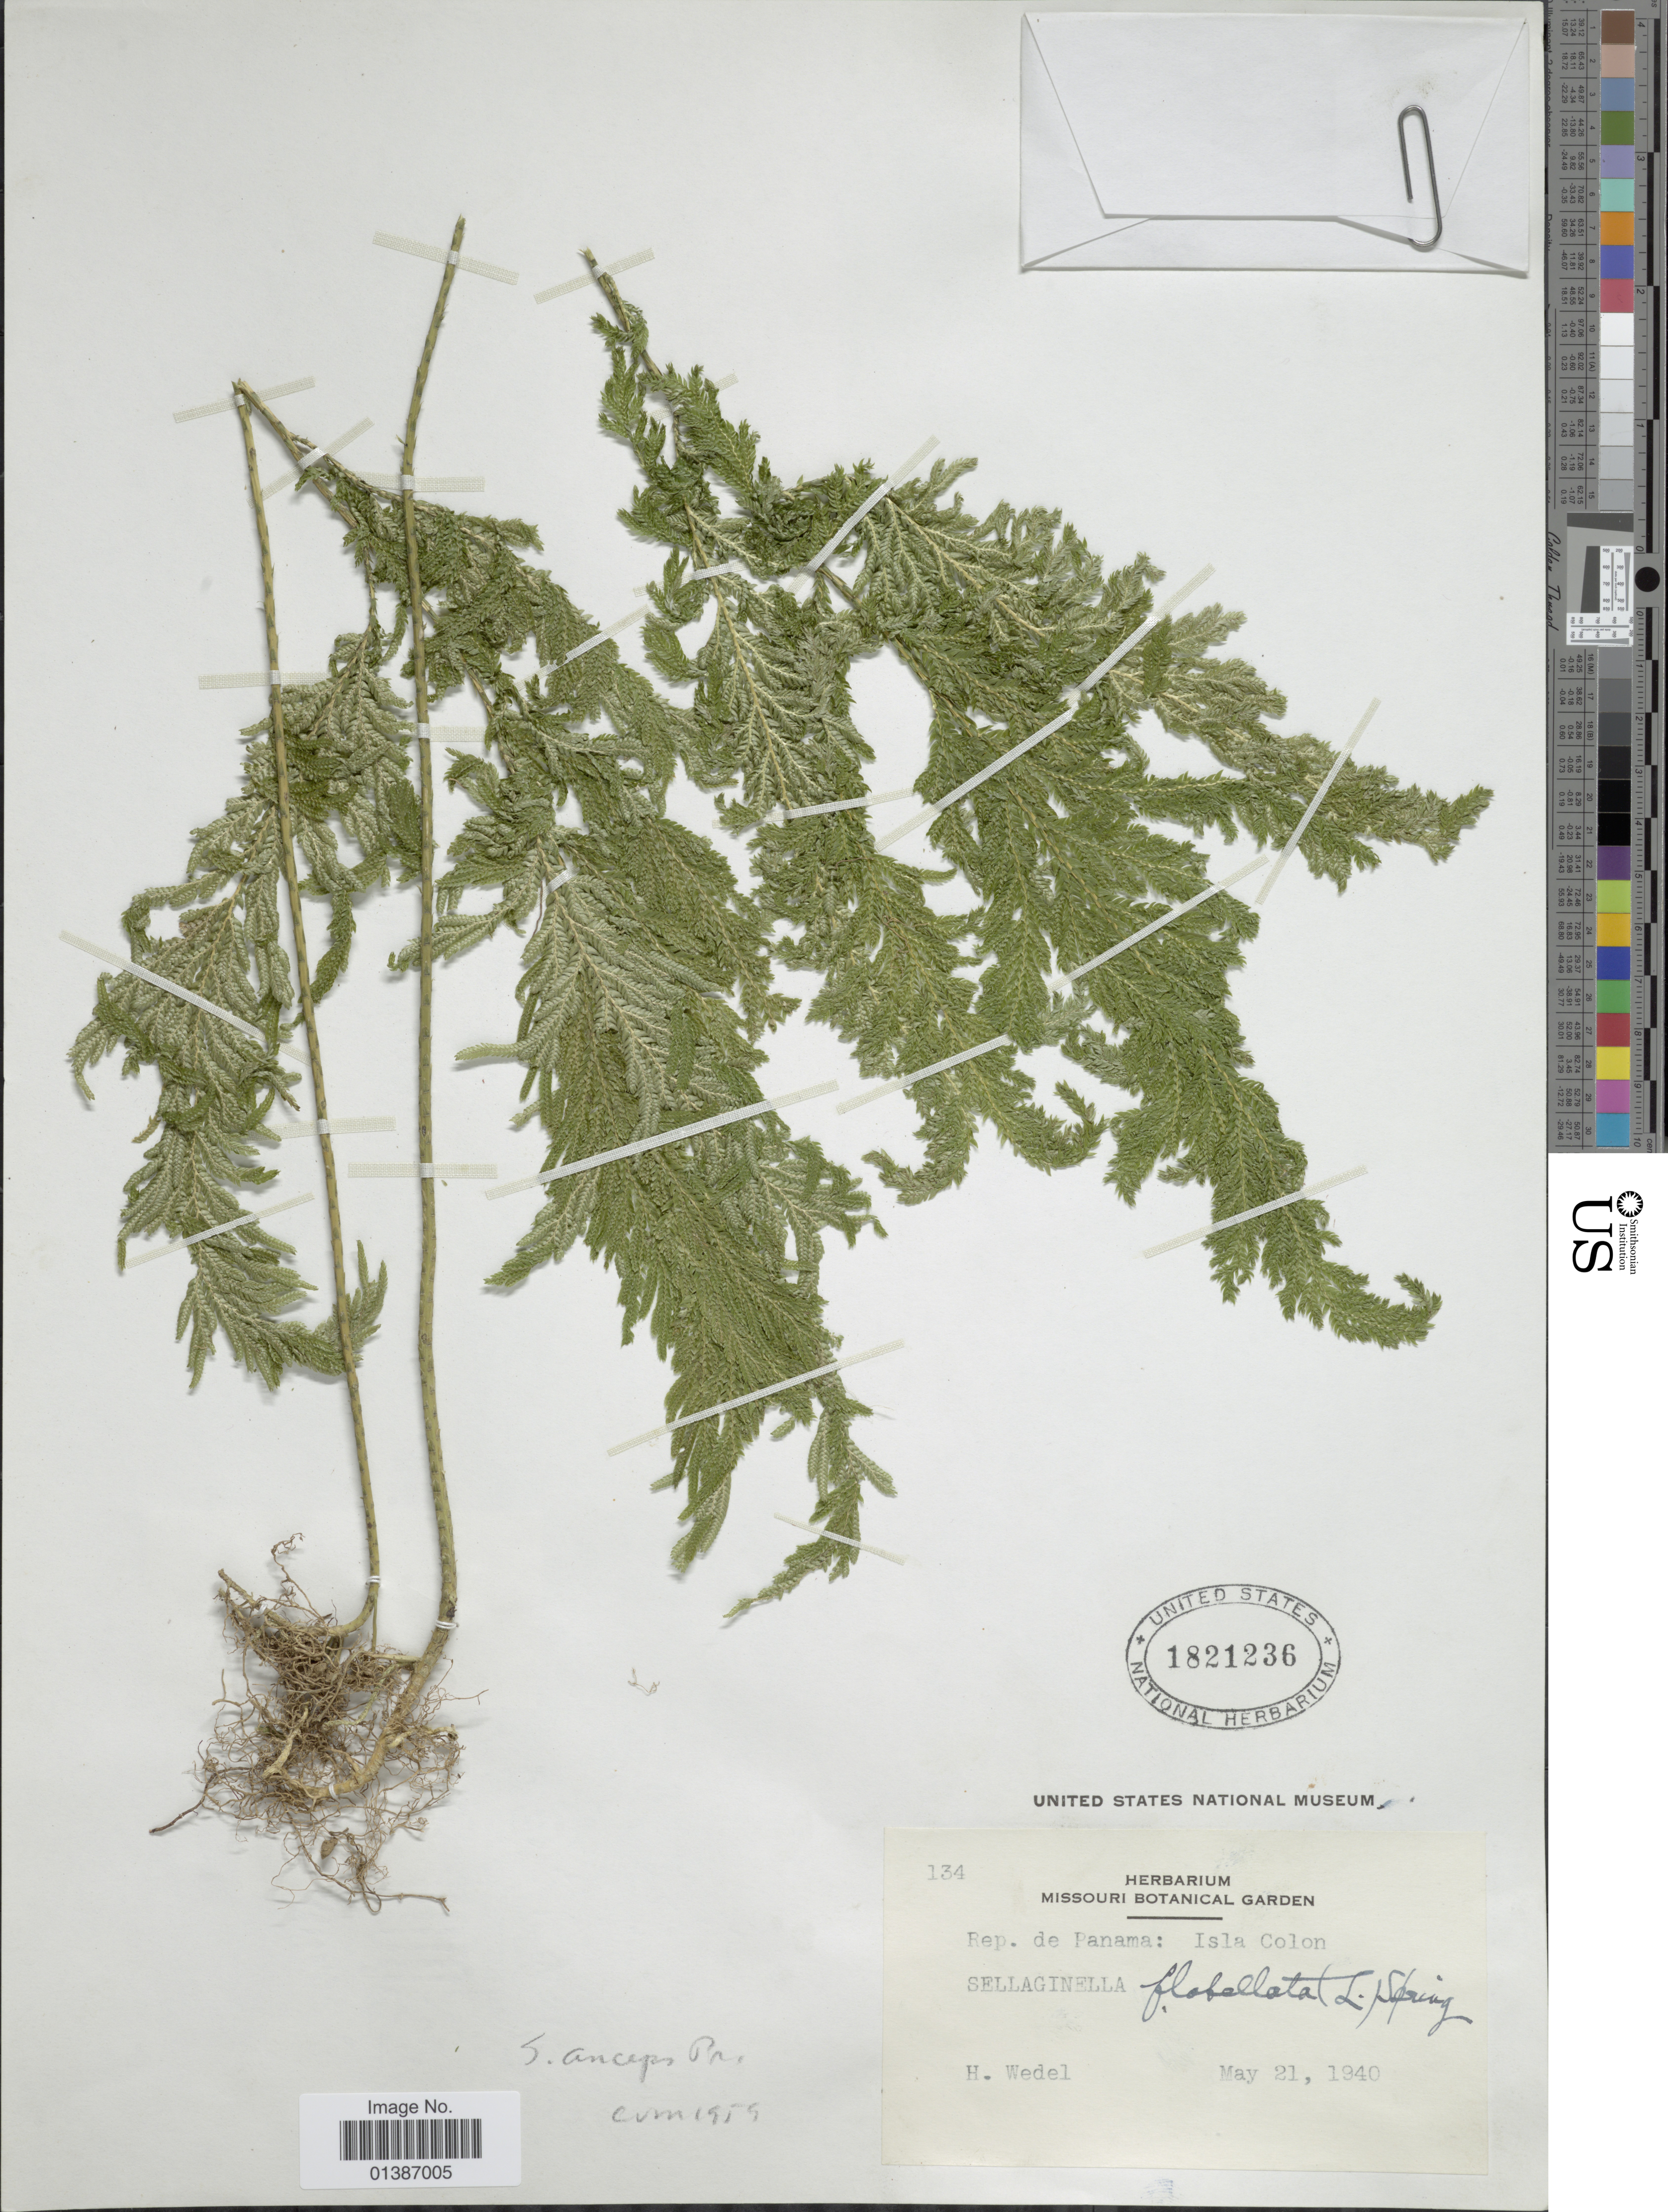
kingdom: Plantae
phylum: Tracheophyta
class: Lycopodiopsida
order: Selaginellales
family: Selaginellaceae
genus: Selaginella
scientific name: Selaginella anceps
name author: (C. Presl)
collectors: H. von Wedel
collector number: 134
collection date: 1940-05-21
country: Panama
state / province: Colón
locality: Rep. de Panama: Isla Colon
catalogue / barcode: US 1821236